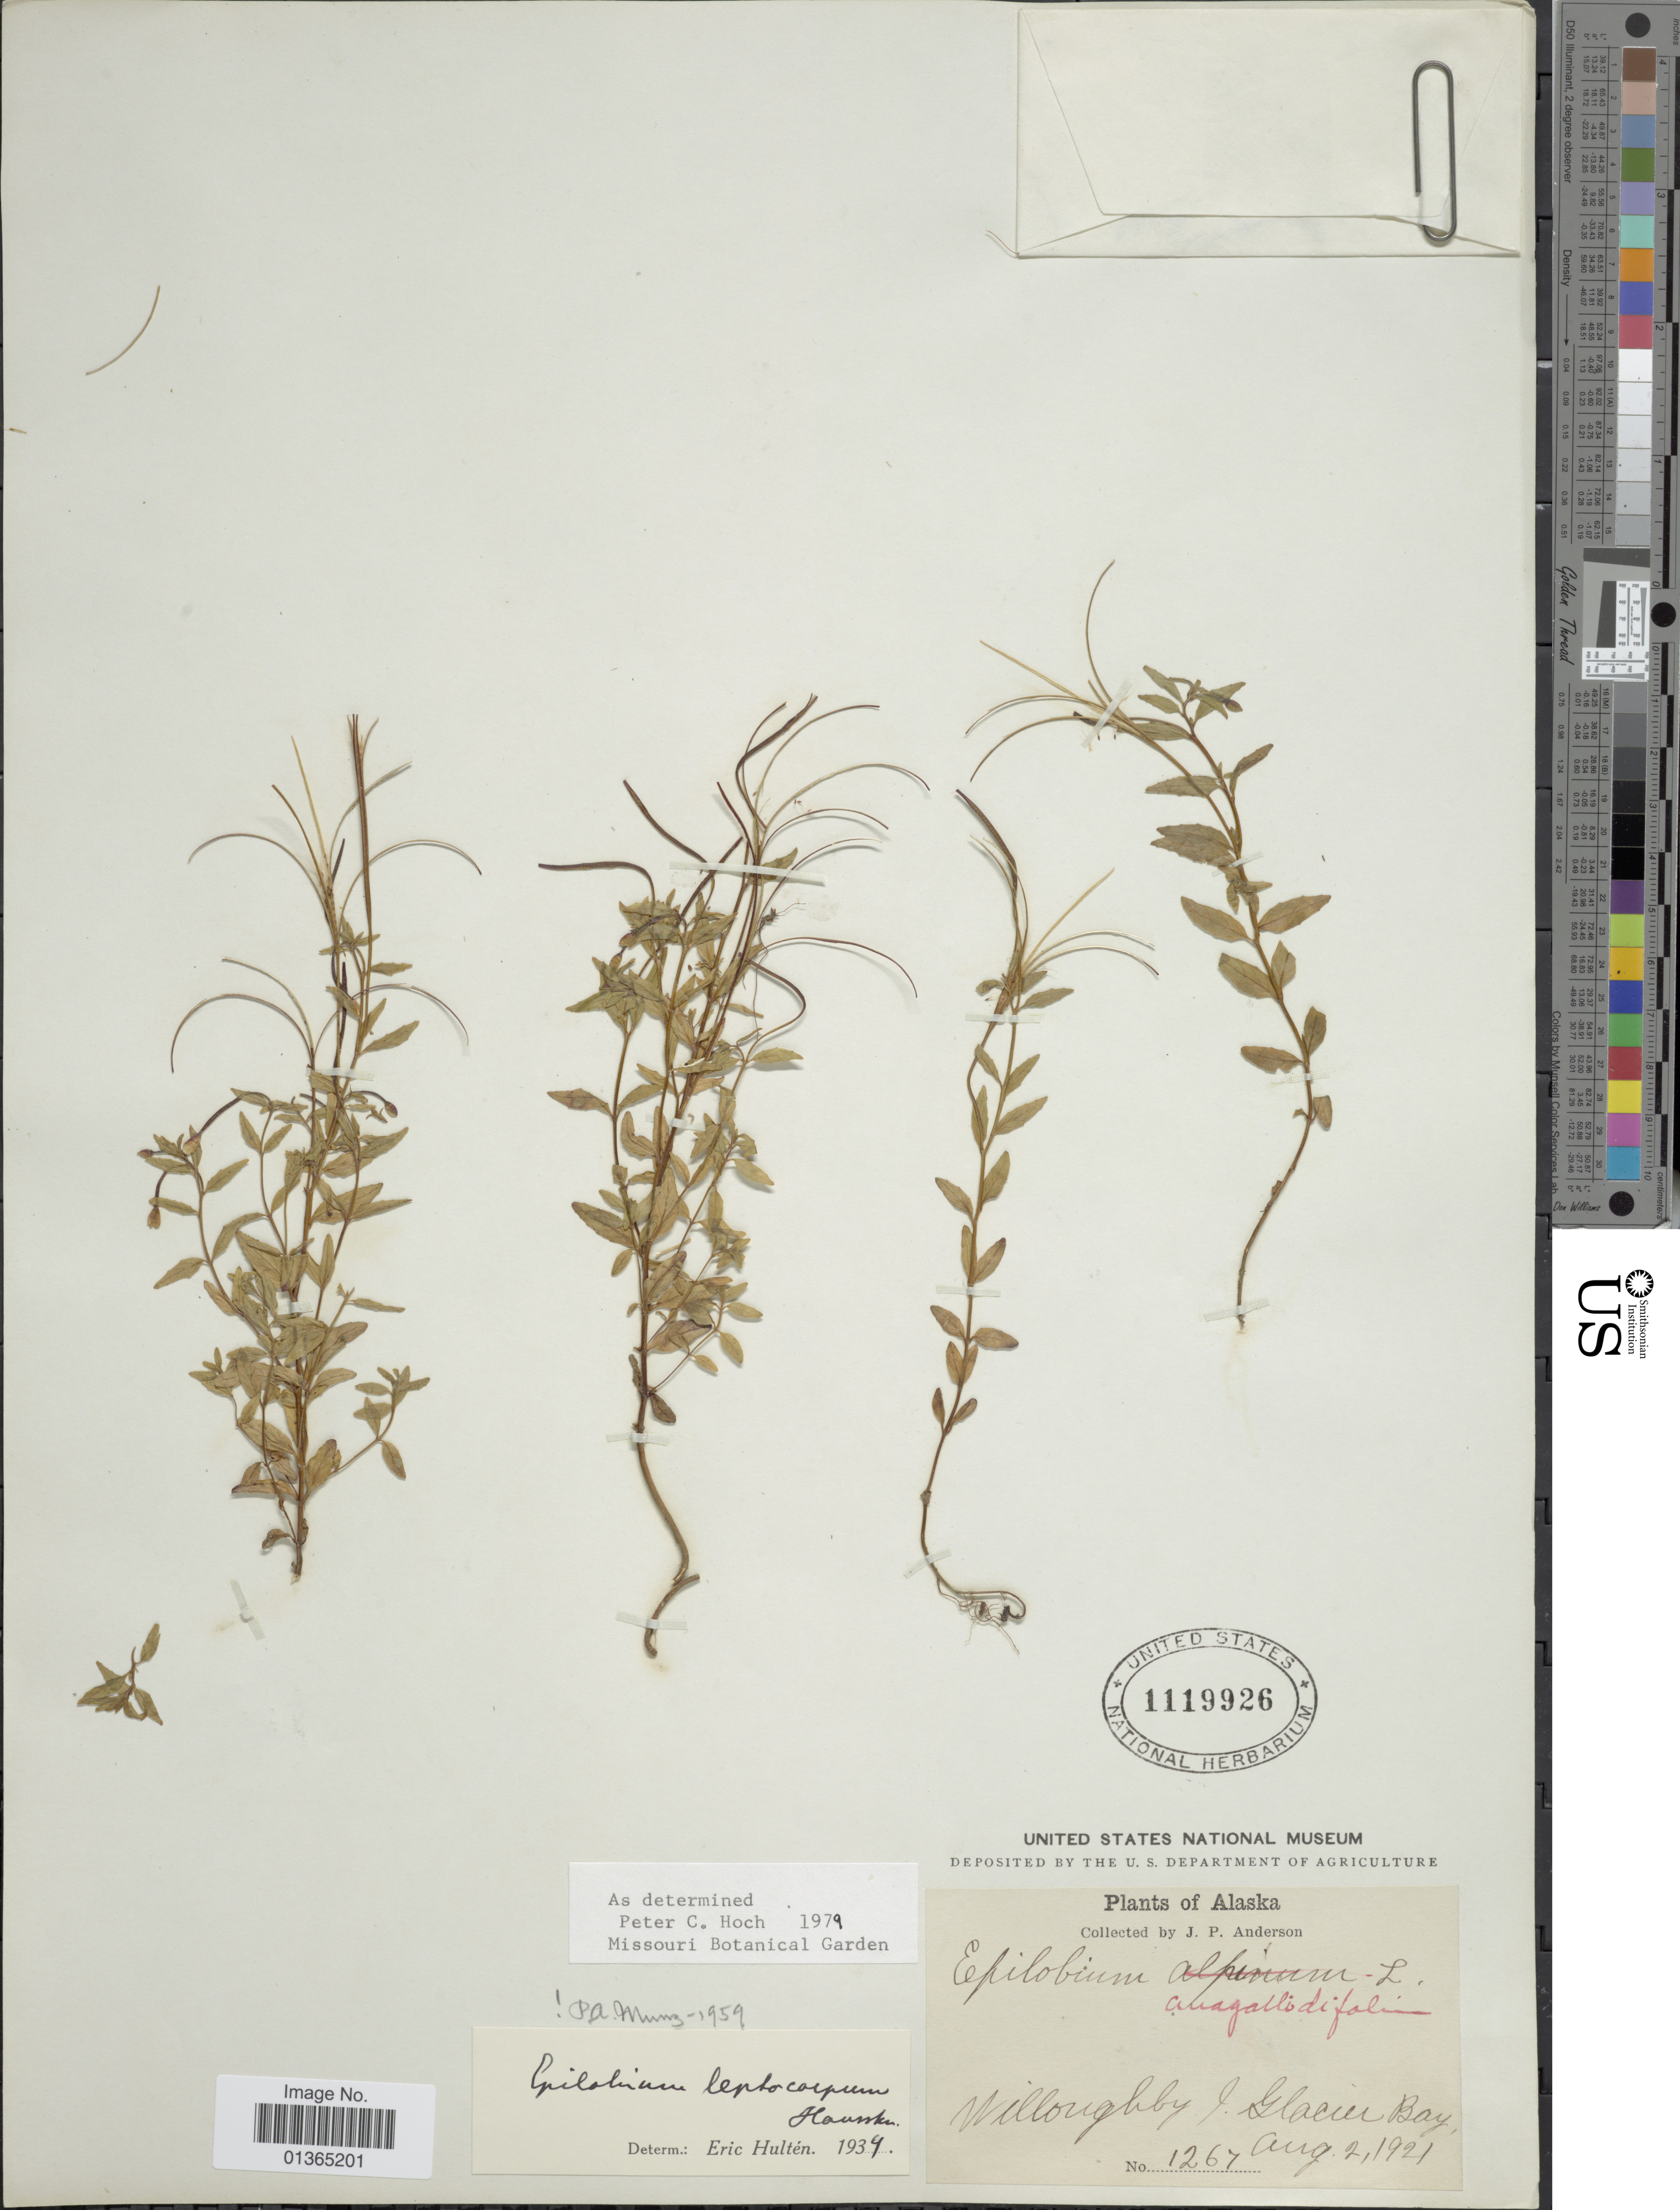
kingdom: Plantae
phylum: Tracheophyta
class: Magnoliopsida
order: Myrtales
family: Onagraceae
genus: Epilobium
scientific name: Epilobium leptocarpum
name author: Hausskn.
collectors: J. P. Anderson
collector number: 1267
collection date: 1921-08-02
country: United States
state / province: Alaska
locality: Willoughby I. Glacier Bay.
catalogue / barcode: US 1119926